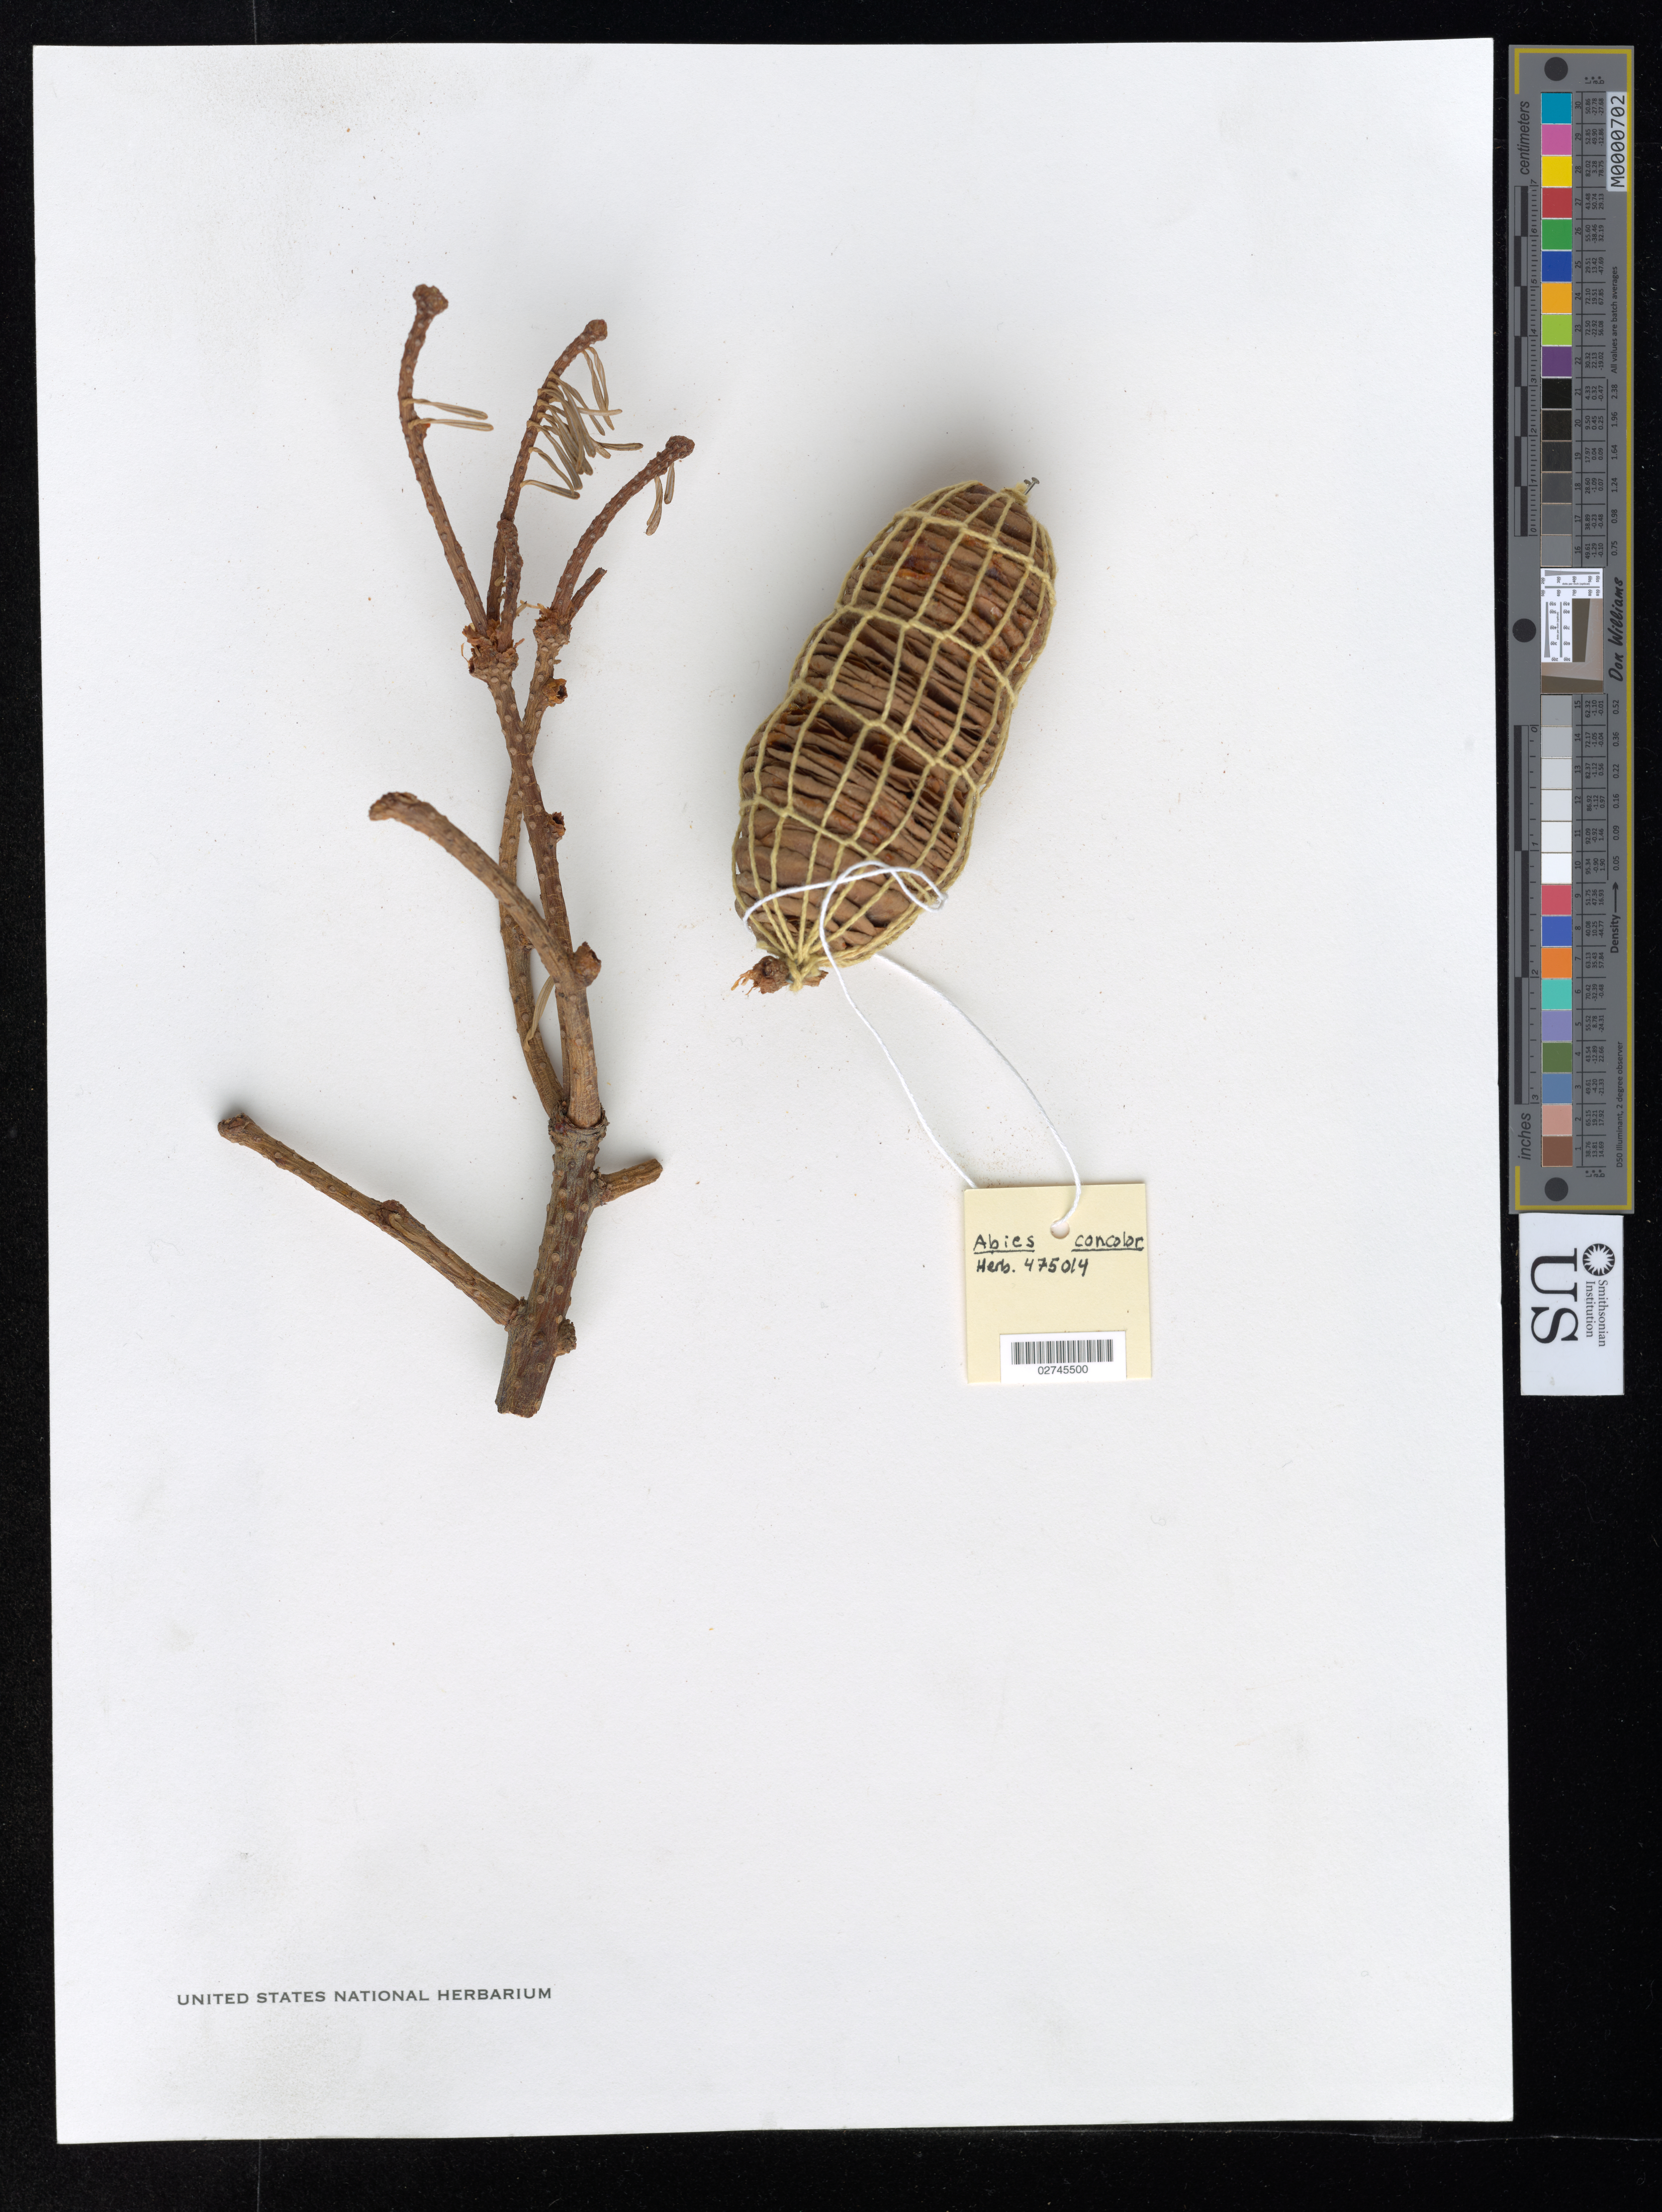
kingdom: Plantae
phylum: Tracheophyta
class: Pinopsida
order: Pinales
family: Pinaceae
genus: Abies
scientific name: Abies concolor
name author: (Gordon & Glend.) Lindl. ex Hildebr.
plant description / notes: Herb. no. 475014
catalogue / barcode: US 475014